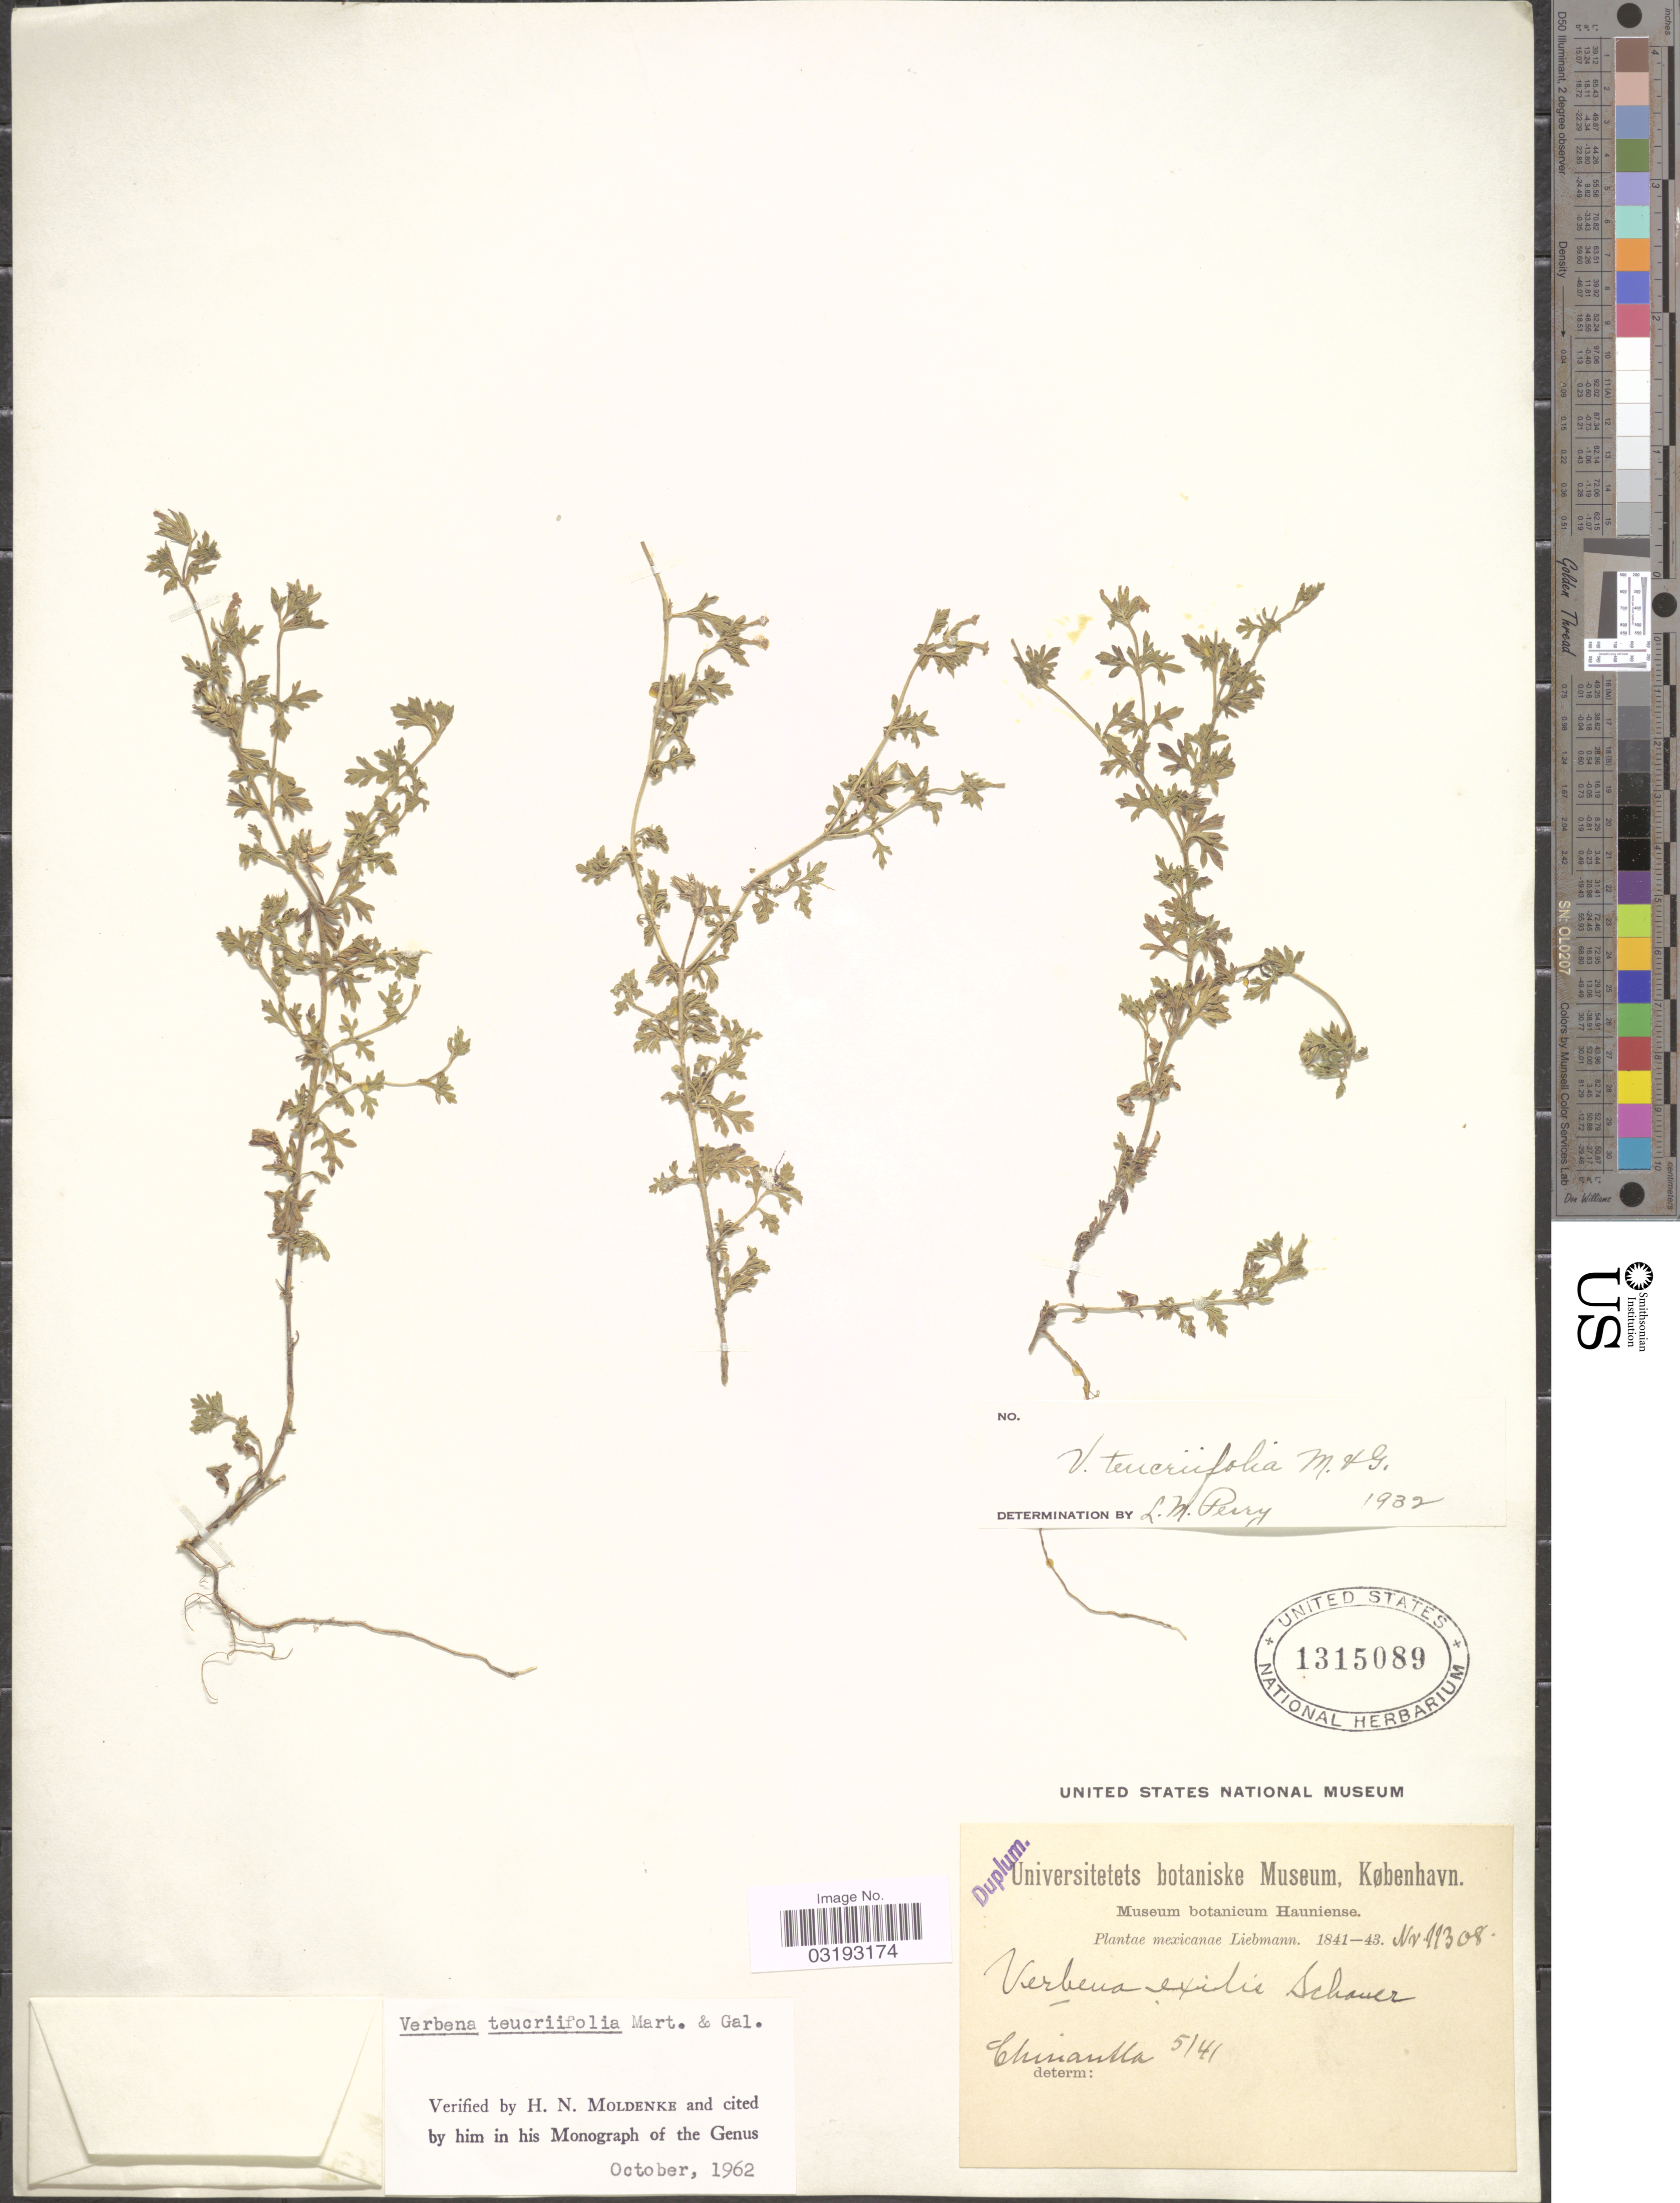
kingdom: Plantae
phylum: Tracheophyta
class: Magnoliopsida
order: Lamiales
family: Verbenaceae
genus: Verbena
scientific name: Verbena teucriifolia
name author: M. Martens & Galeotti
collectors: Liebmann, --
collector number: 11308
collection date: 1841-05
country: Mexico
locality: Chinantla.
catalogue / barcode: US 1315089